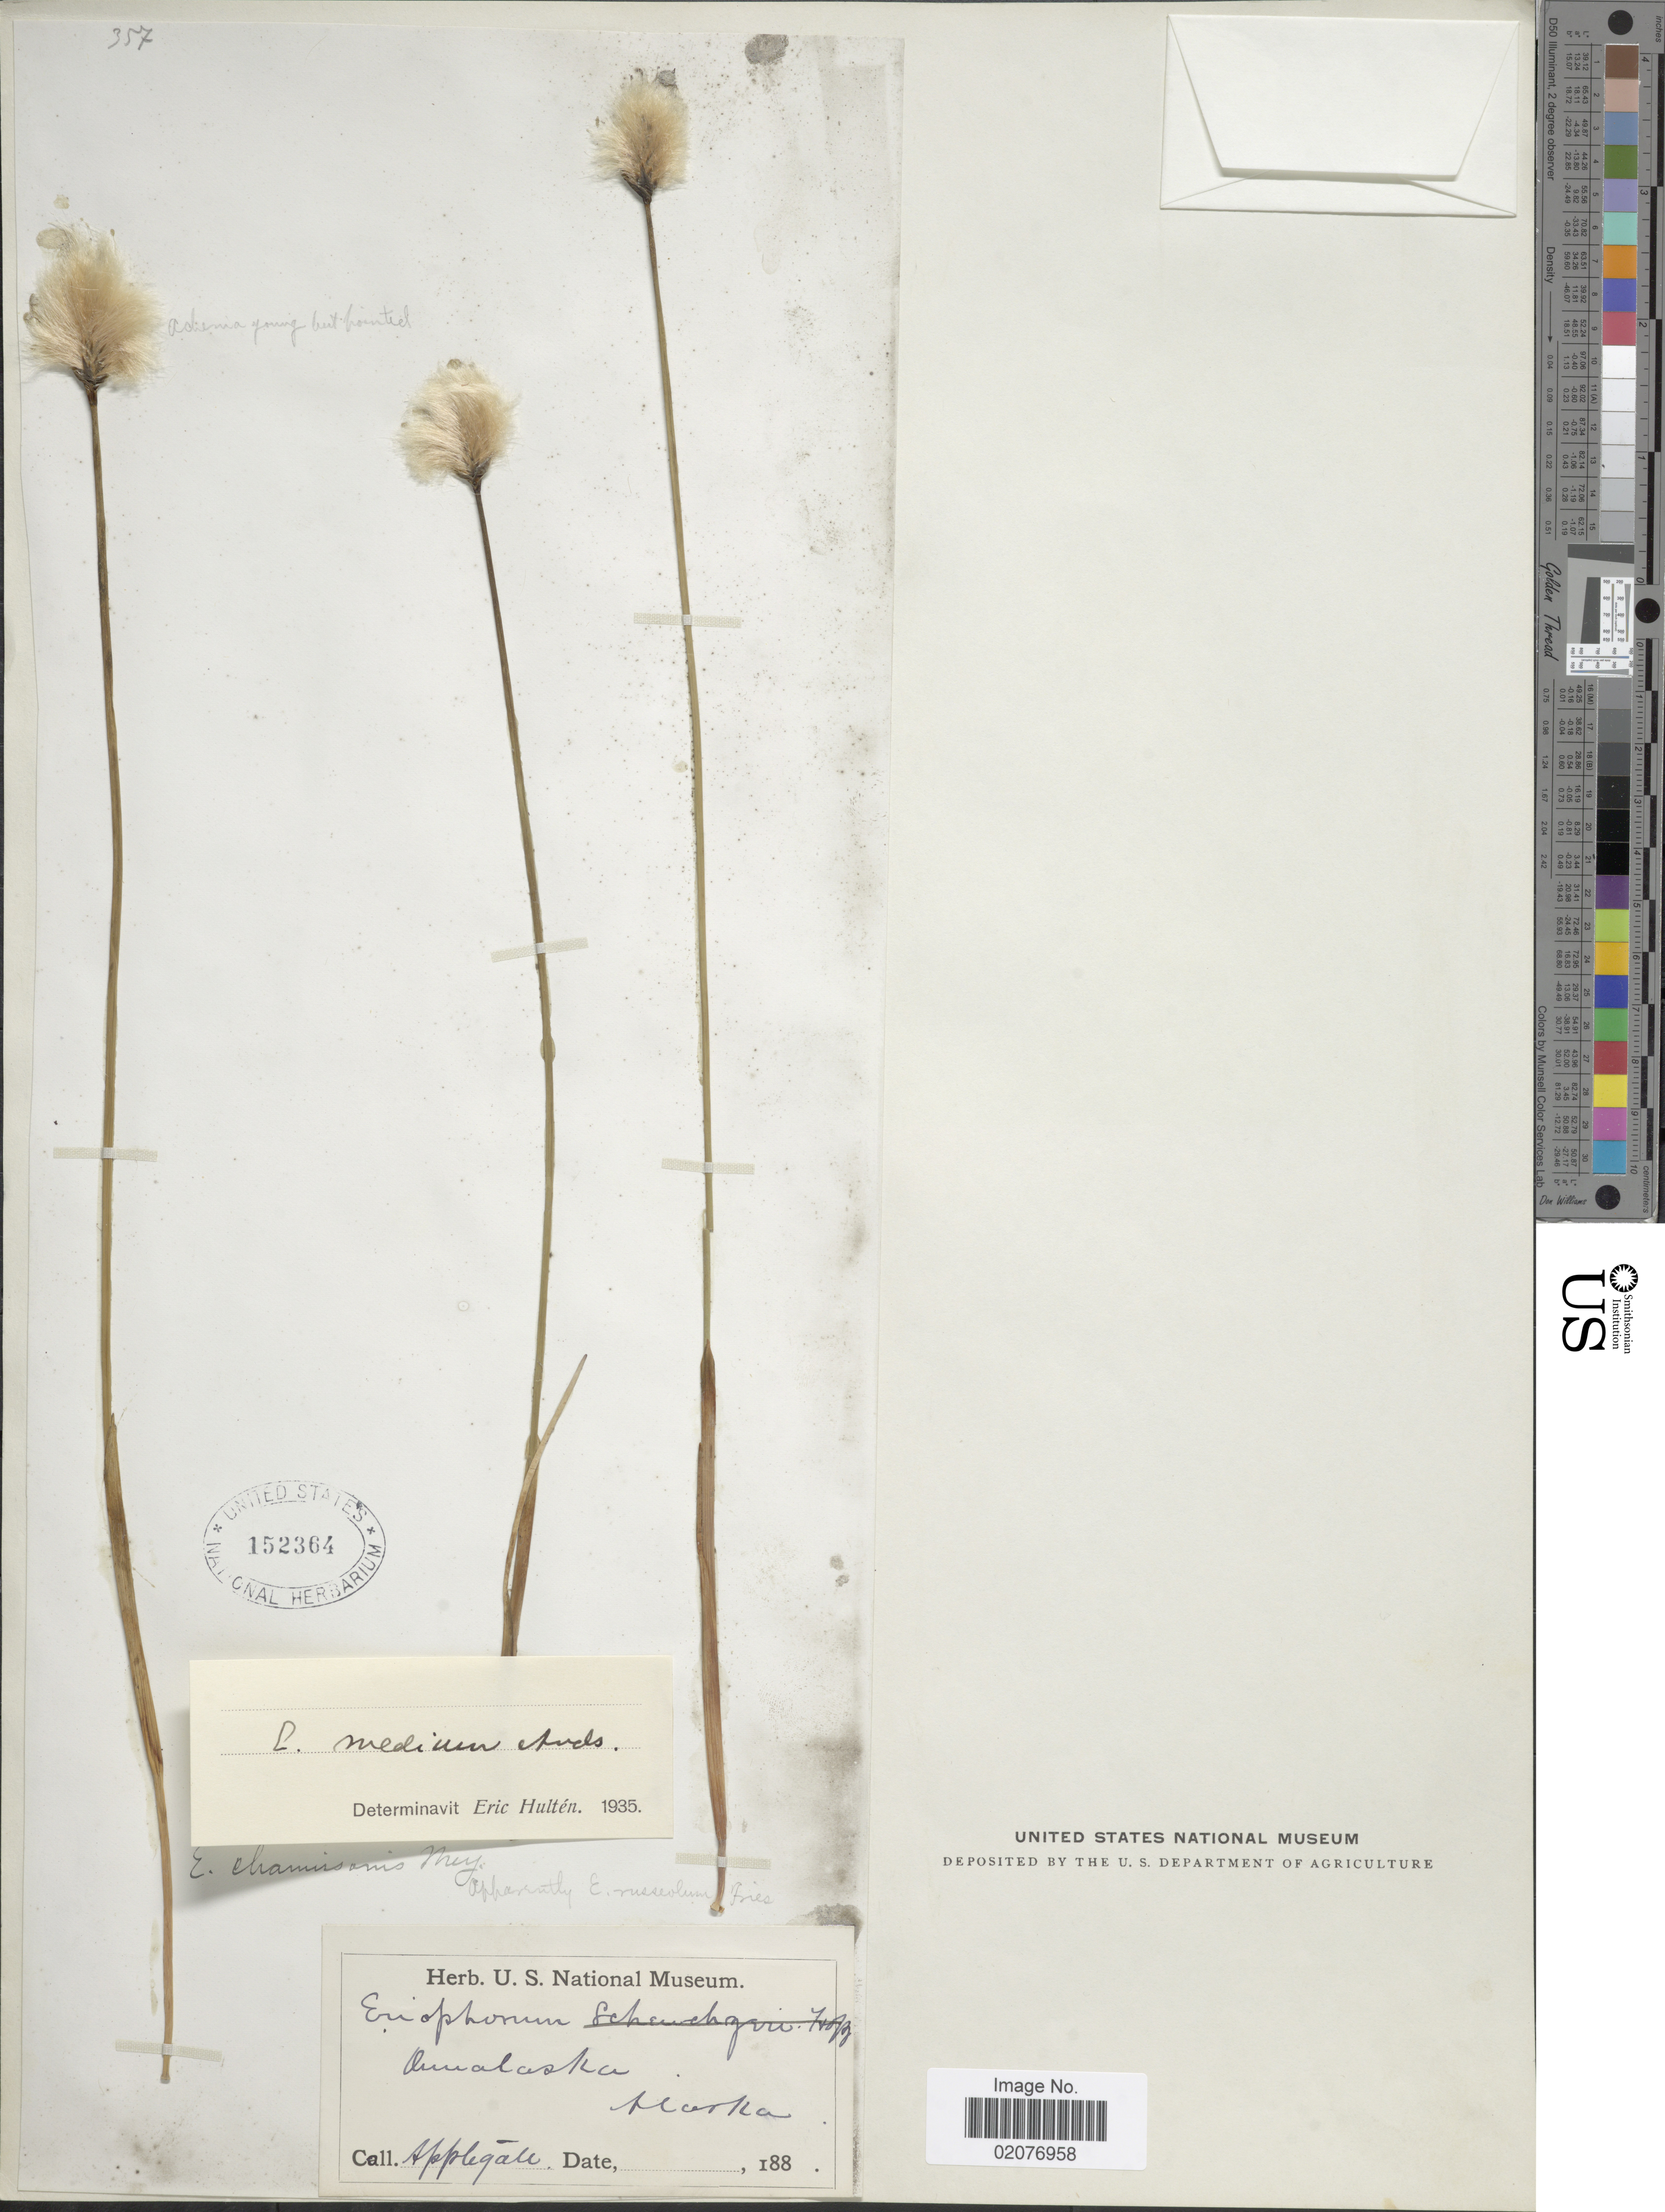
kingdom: Plantae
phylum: Tracheophyta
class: Liliopsida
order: Poales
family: Cyperaceae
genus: Eriophorum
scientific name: Eriophorum chamissonis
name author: C.A. Mey.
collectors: -- Applegate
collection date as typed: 188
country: United States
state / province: Alaska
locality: Onalaska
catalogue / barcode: US 152364